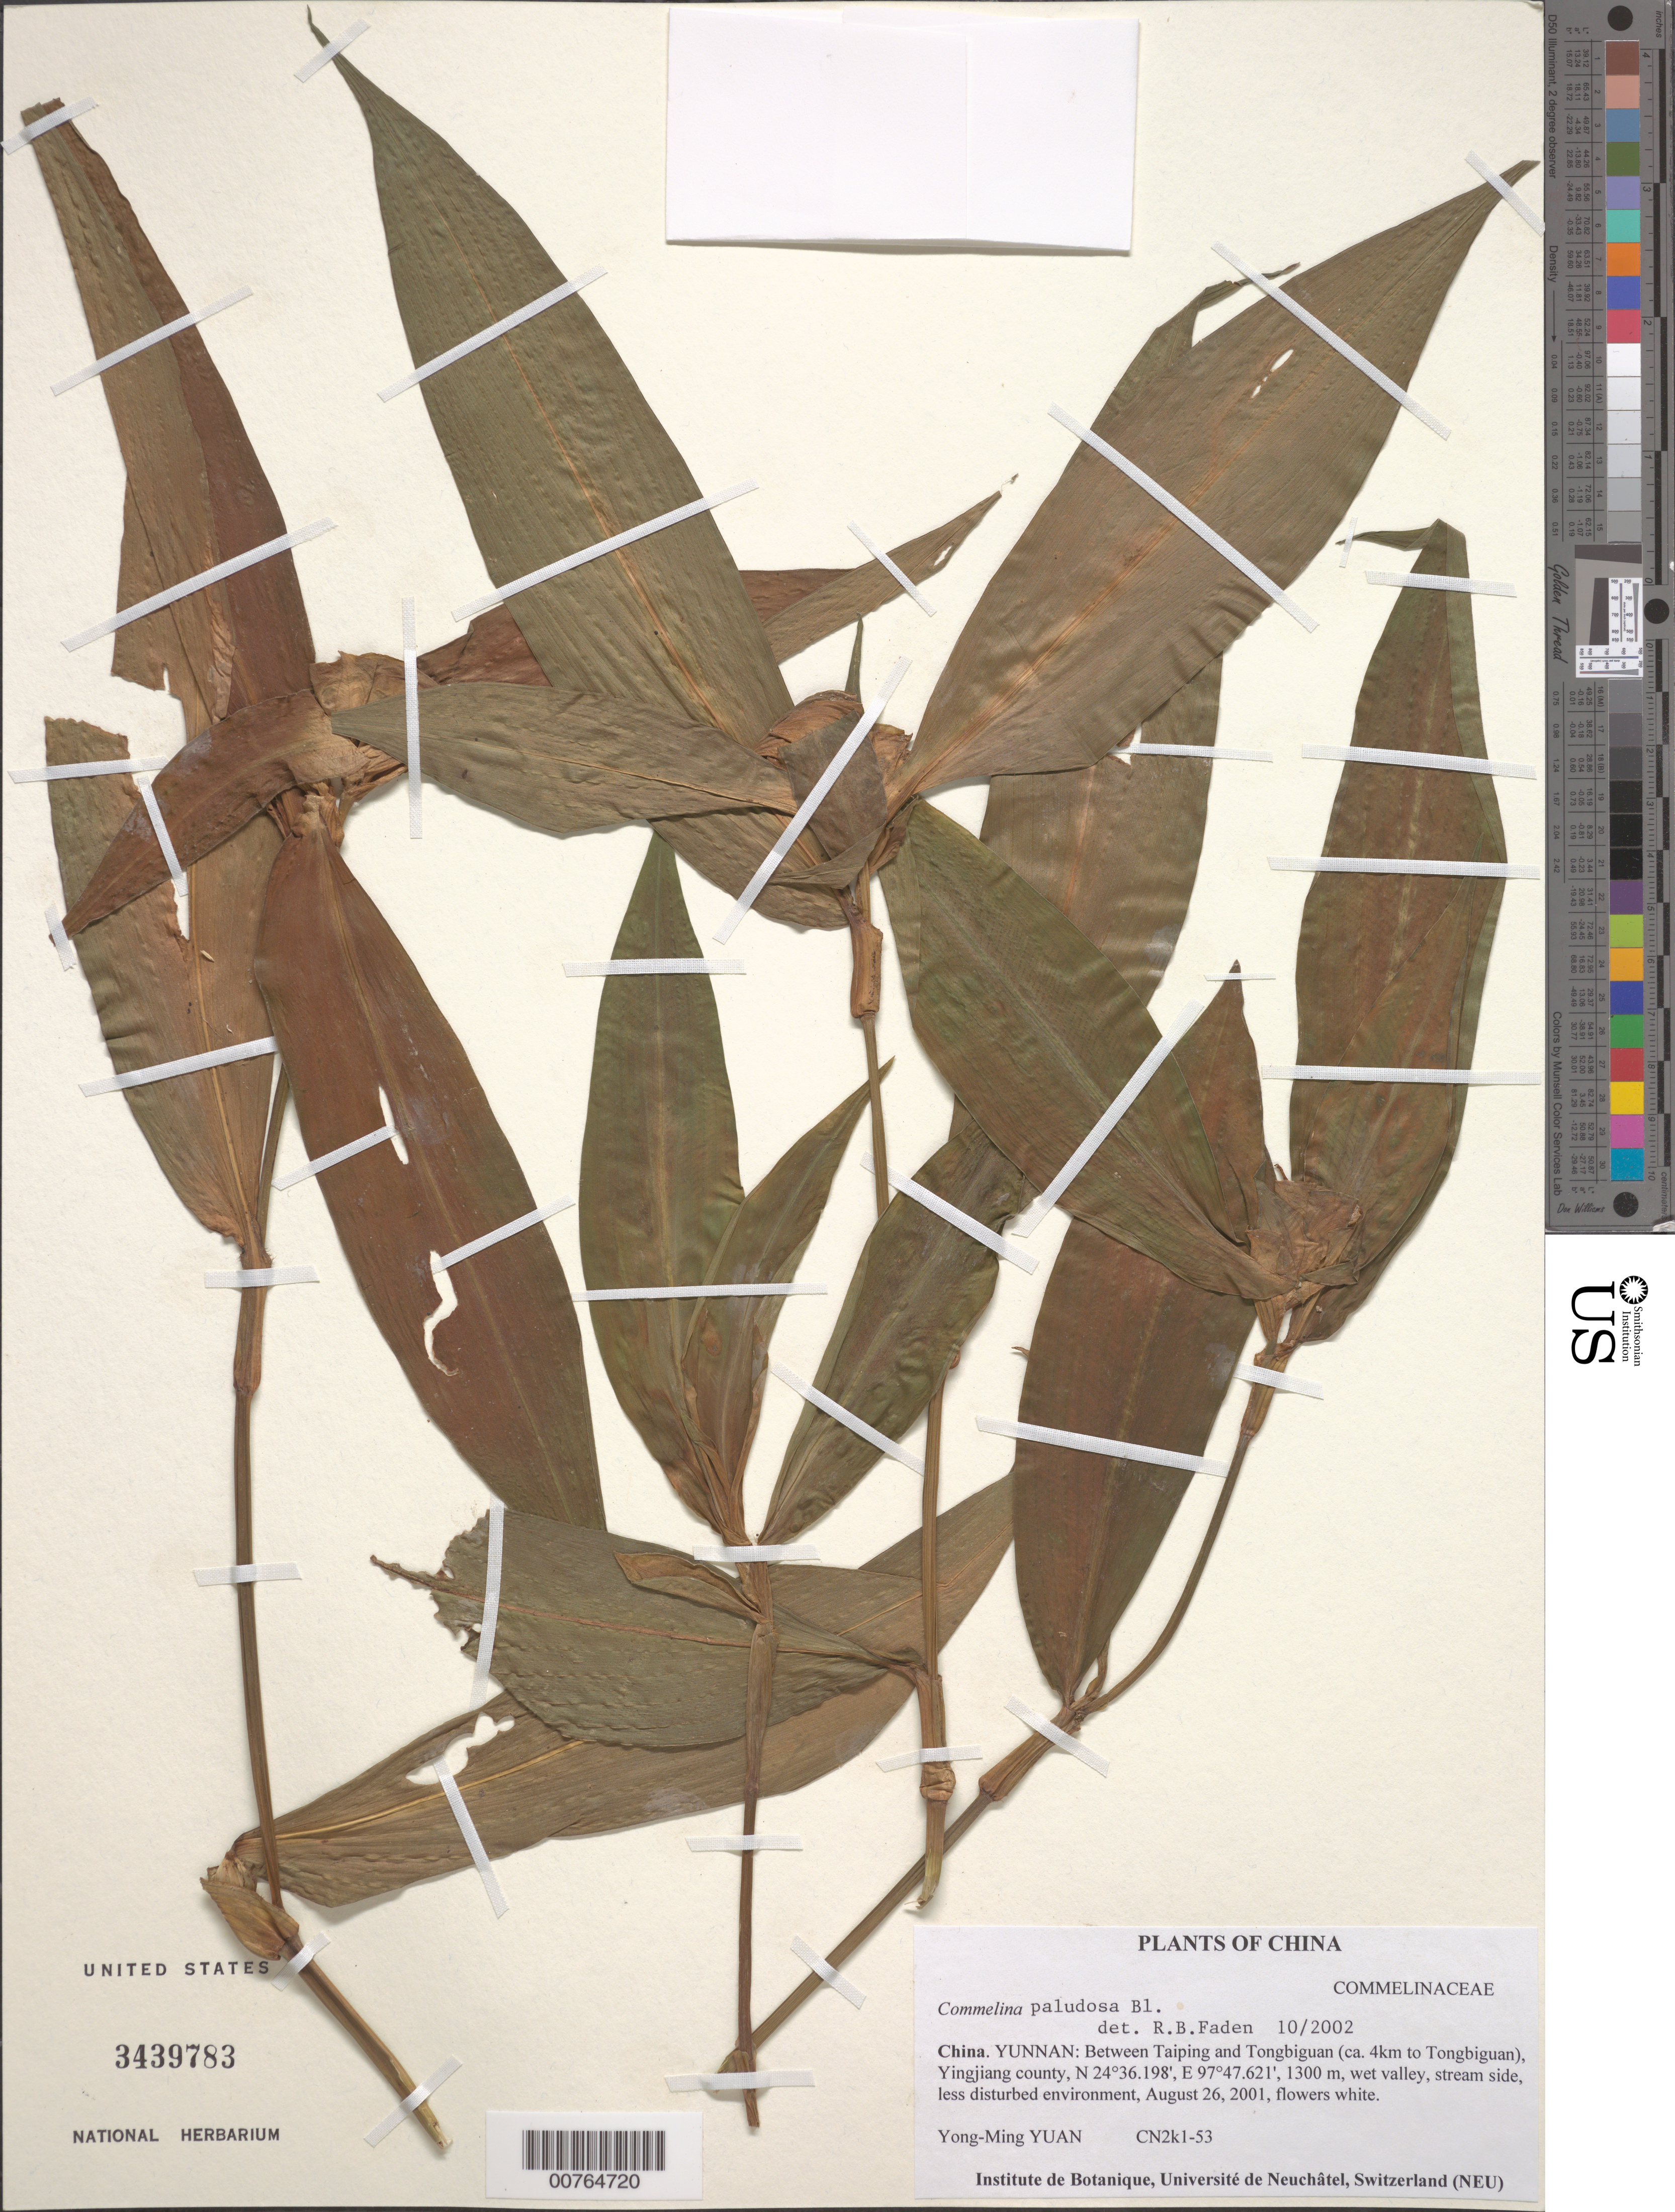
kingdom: Plantae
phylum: Tracheophyta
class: Liliopsida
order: Commelinales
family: Commelinaceae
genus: Commelina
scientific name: Commelina paludosa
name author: Blume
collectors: Y. M. Yuan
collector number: CN2k1-53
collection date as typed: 26 Aug 2001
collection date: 2001-08-26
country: China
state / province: Yunnan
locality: Between Taiping andd Tongbiguan.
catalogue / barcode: US 3439783